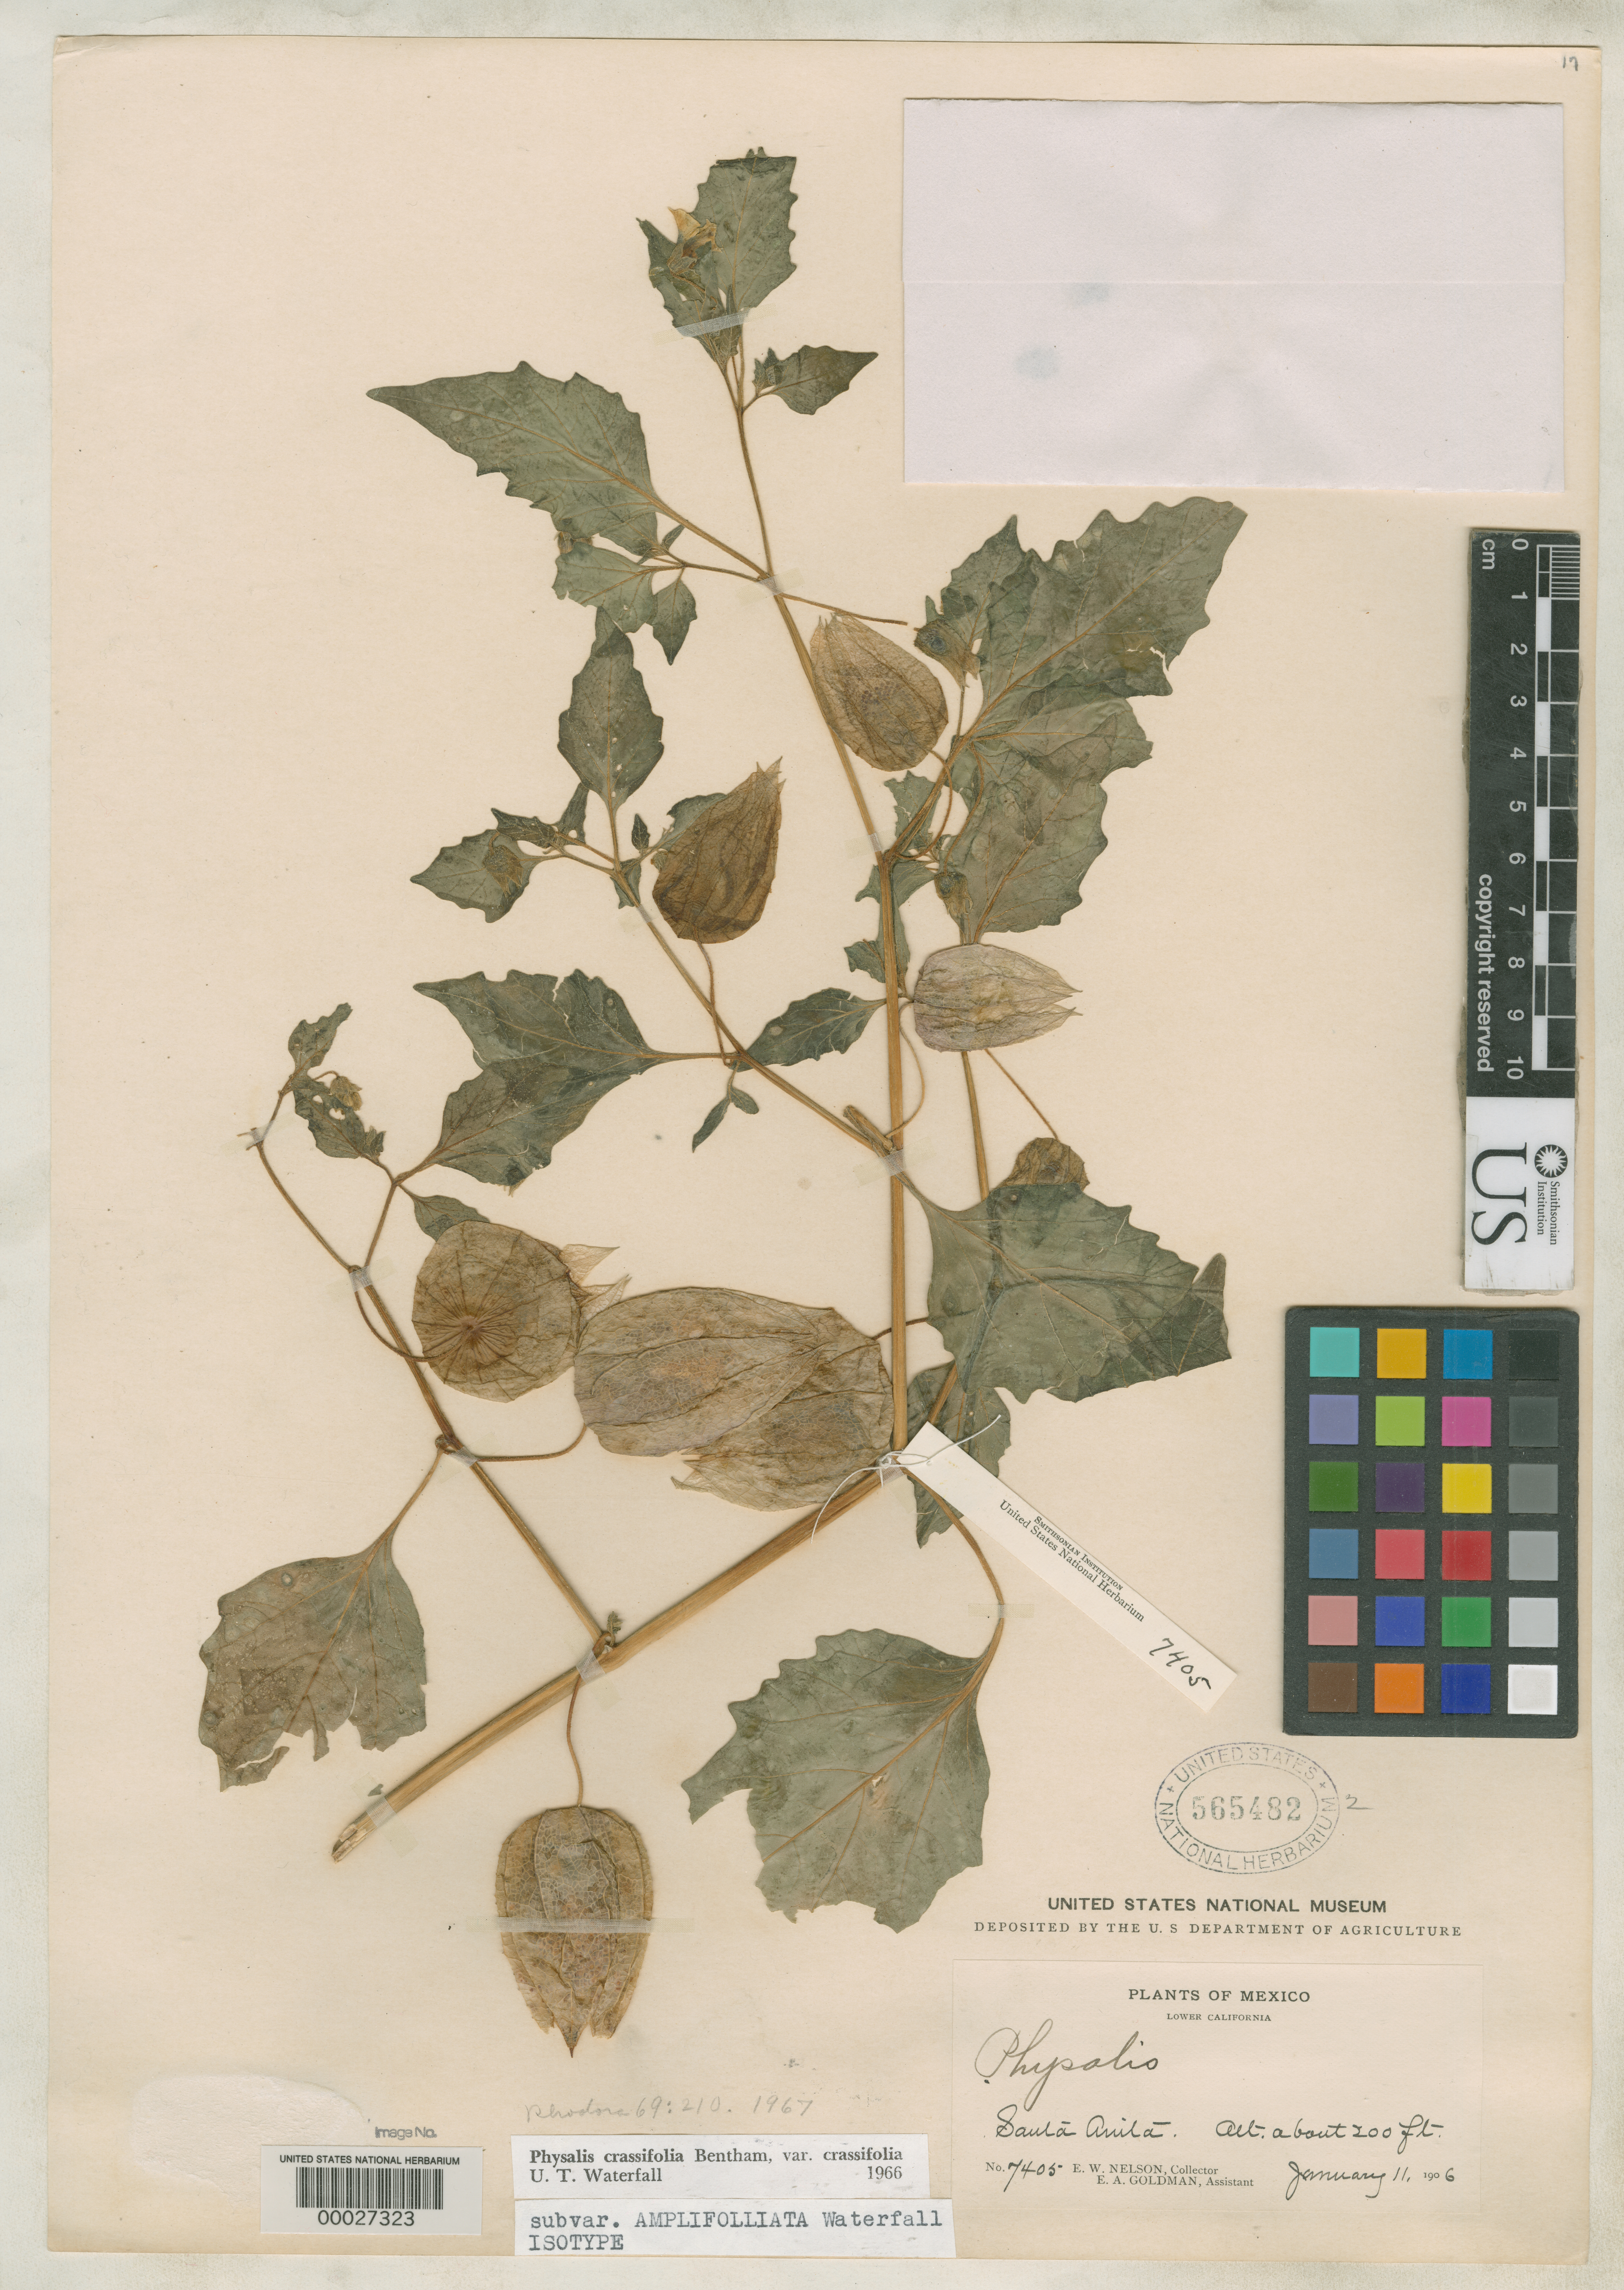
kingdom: Plantae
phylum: Tracheophyta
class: Magnoliopsida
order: Solanales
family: Solanaceae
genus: Physalis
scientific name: Physalis crassifolia subvar. amplifolliota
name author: Waterf.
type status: Isotype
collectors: E. W. Nelson & E. A. Goldman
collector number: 7405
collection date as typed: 11 Jan 1906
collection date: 1906-01-11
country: Mexico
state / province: Baja California Sur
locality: Santa Anita.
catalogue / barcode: US 565482